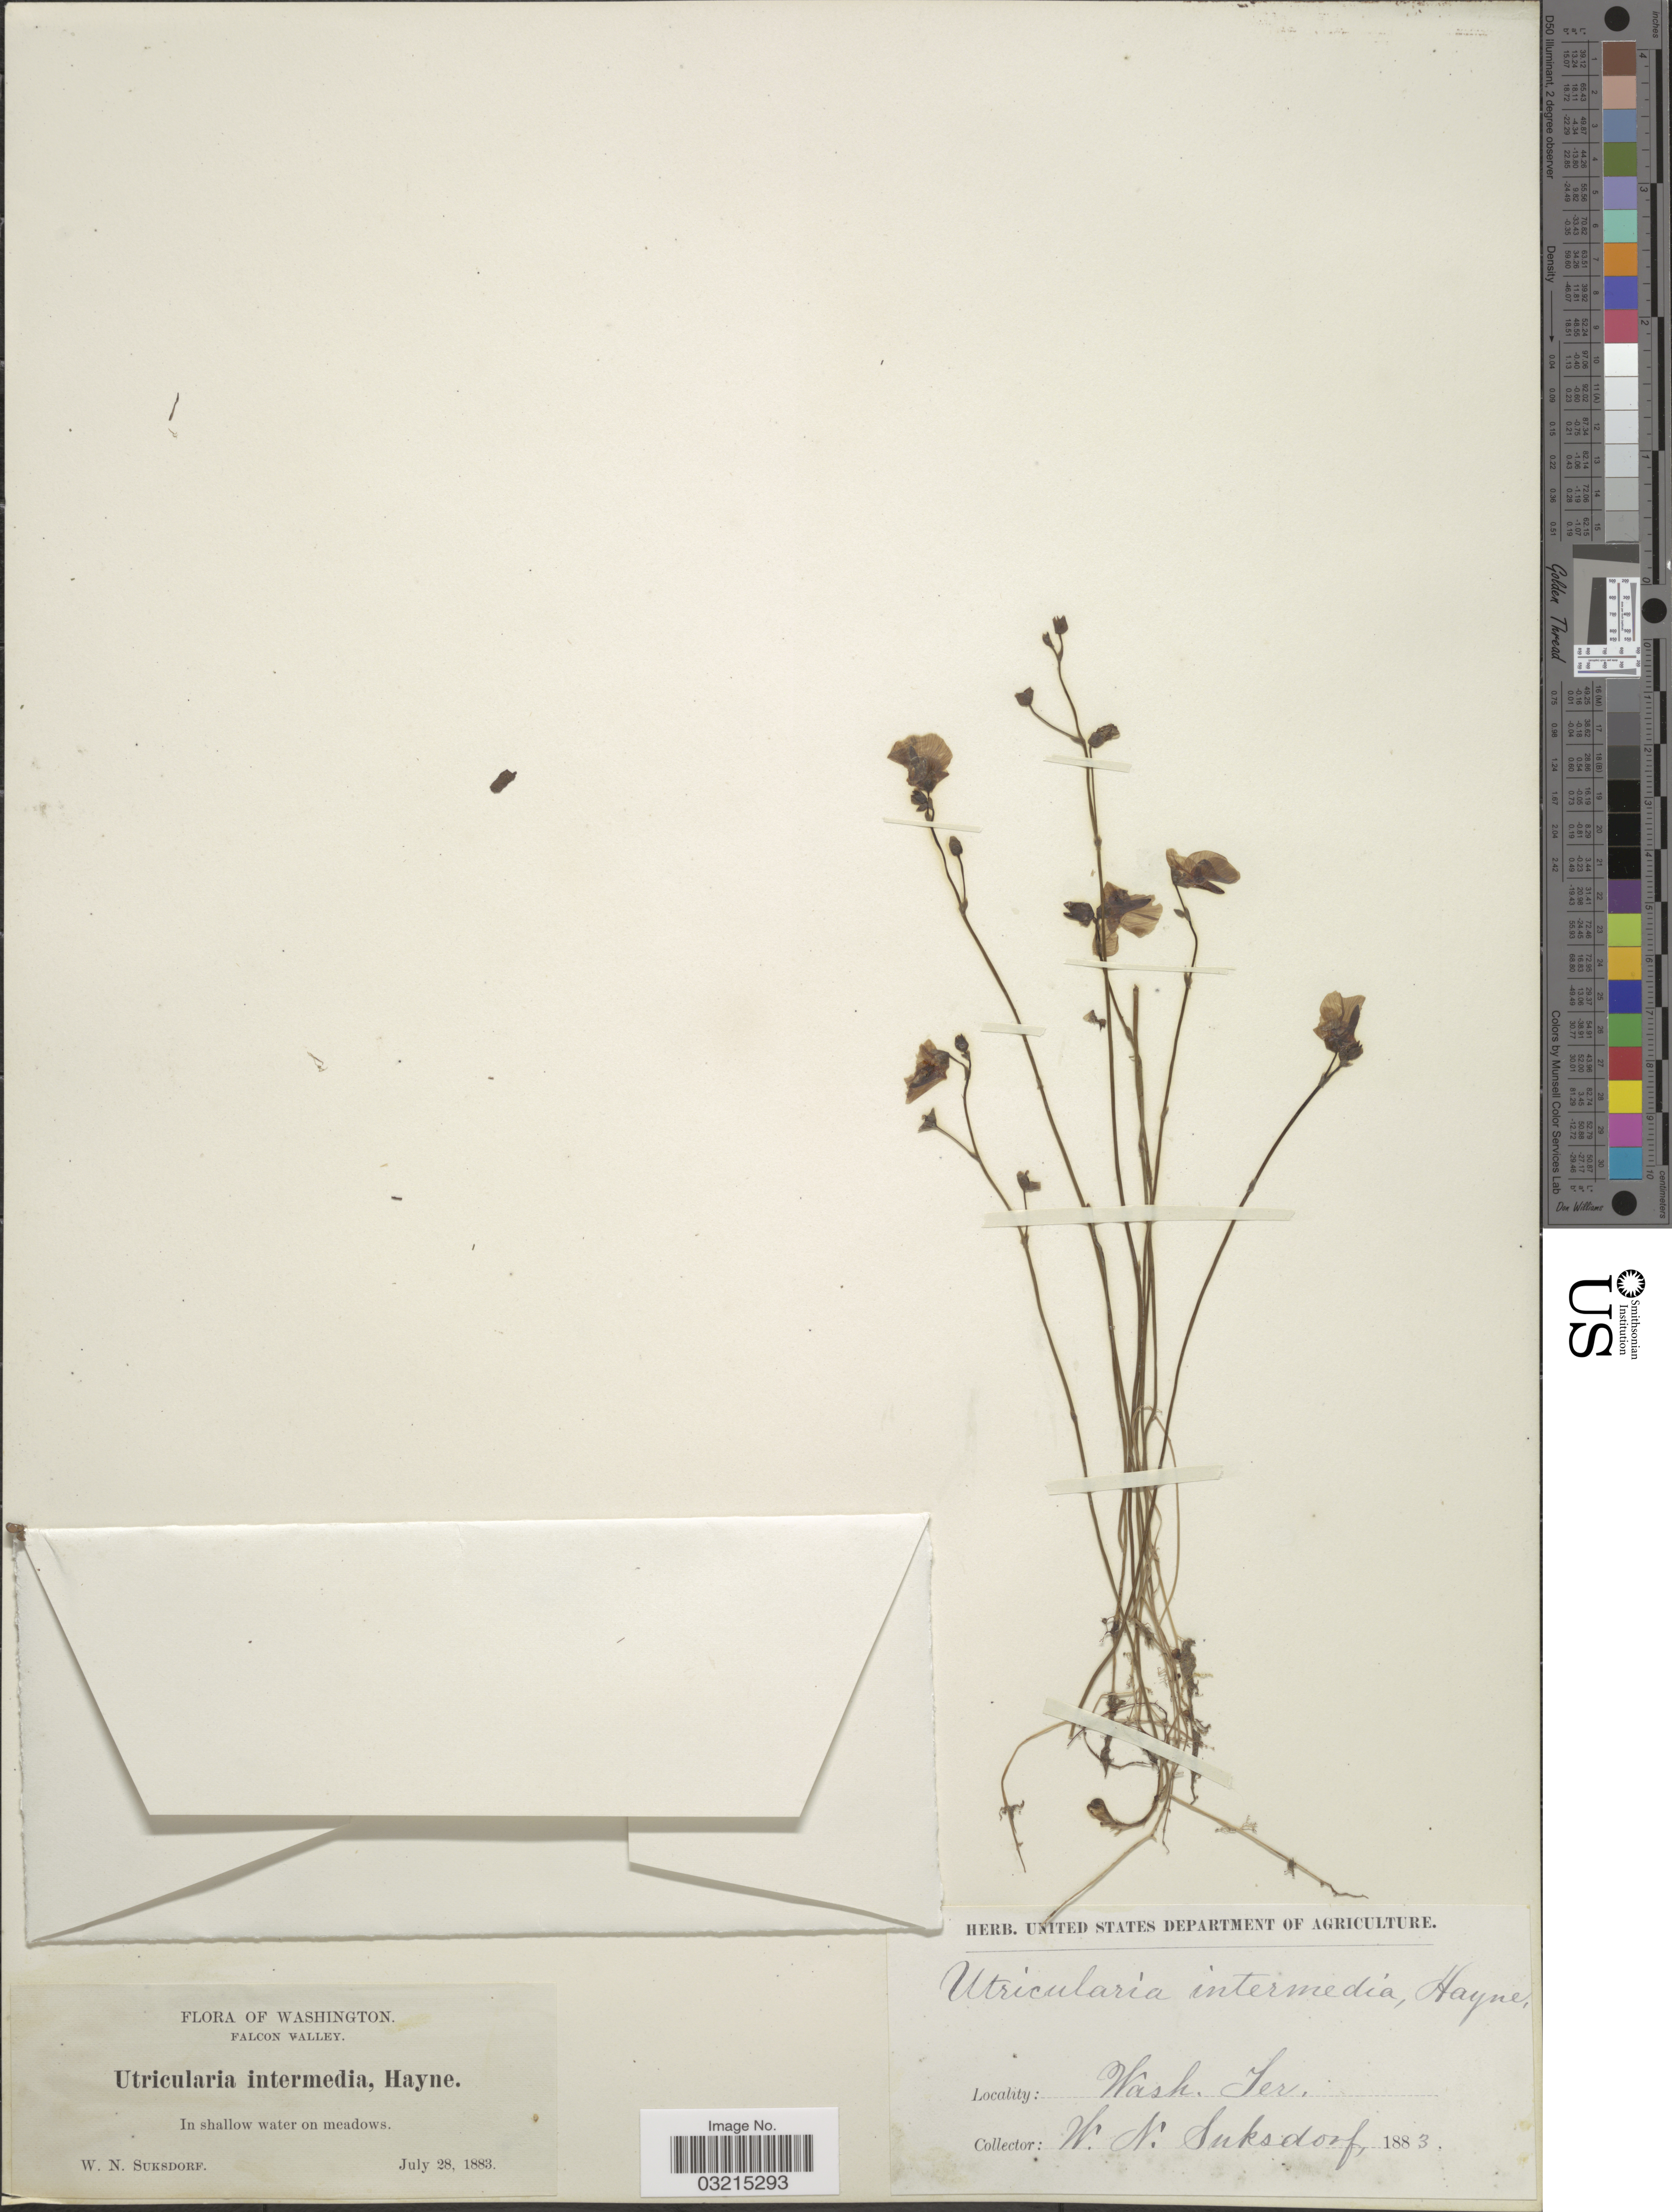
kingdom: Plantae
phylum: Tracheophyta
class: Magnoliopsida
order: Lamiales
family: Lentibulariaceae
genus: Utricularia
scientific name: Utricularia intermedia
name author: Hayne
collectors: W. N. Suksdorf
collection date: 1883-07-28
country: United States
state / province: Washington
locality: Falcon Valley.